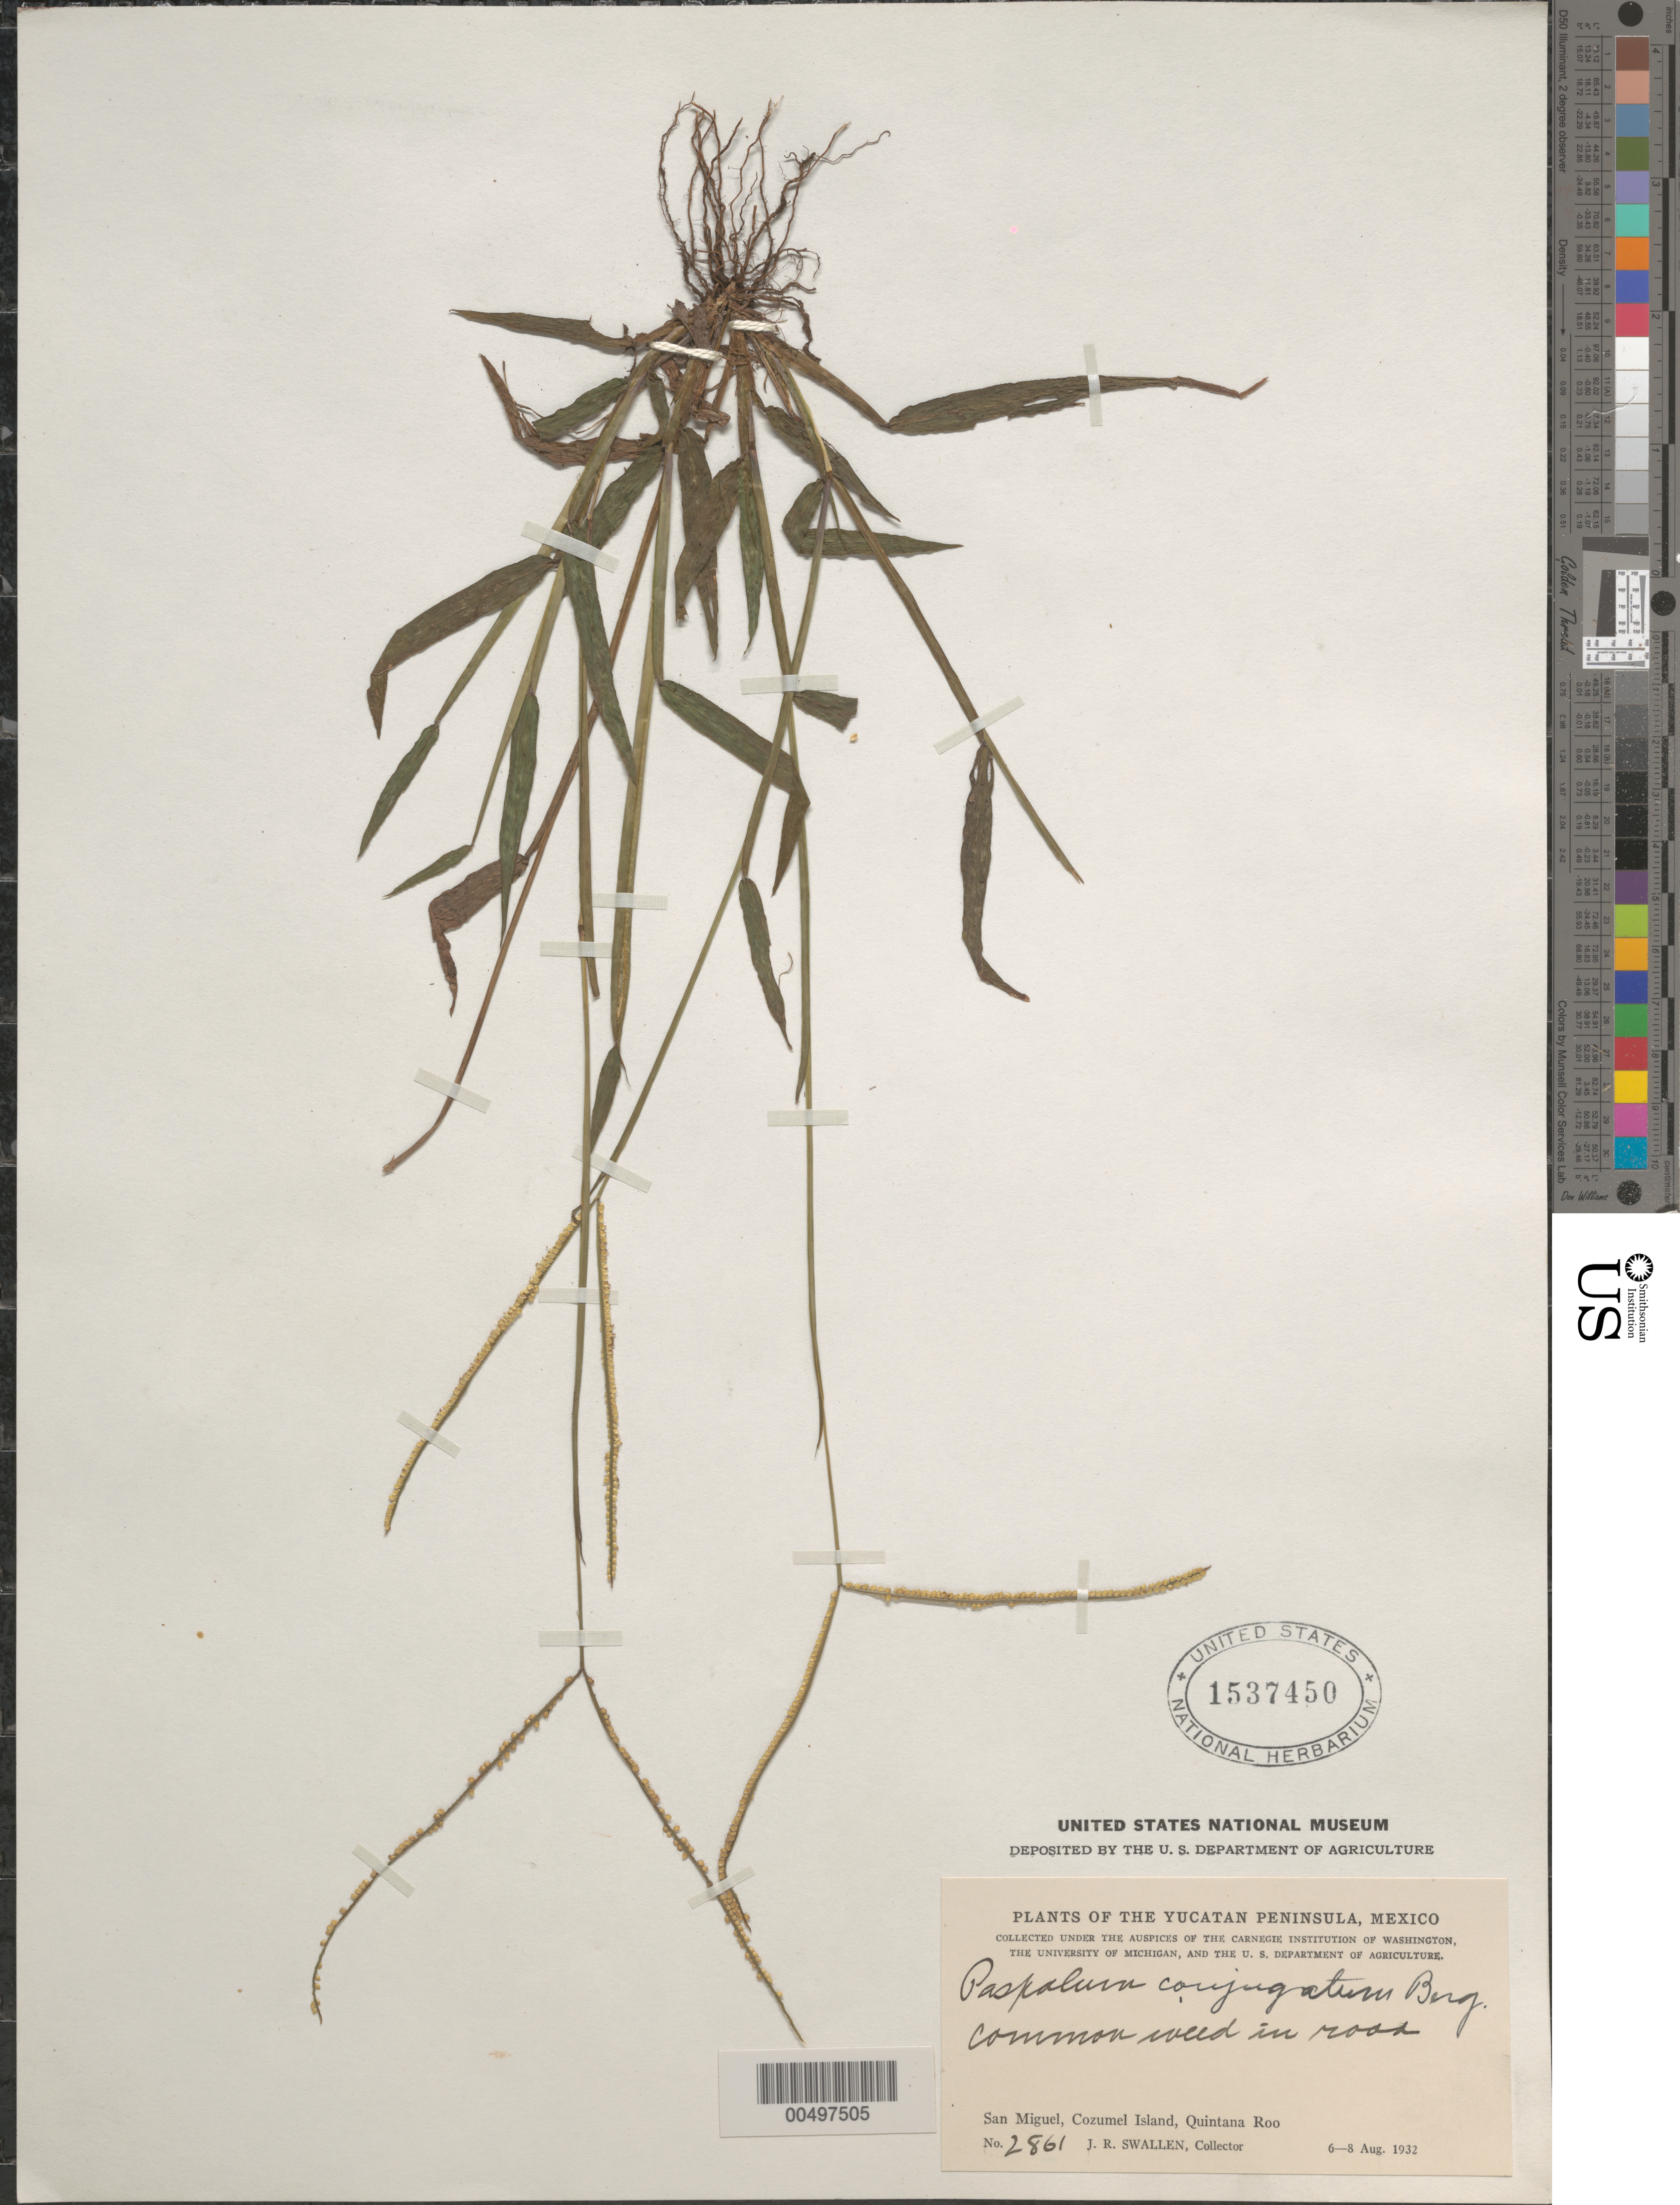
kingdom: Plantae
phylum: Tracheophyta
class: Liliopsida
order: Poales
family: Poaceae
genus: Paspalum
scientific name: Paspalum conjugatum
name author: P.J. Bergius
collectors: J. R. Swallen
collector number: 2861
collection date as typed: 6 Aug 1932 to 8 Aug 1932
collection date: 1932-08-06/1932-08-08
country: Mexico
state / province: Quintana Roo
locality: Yucatan Peninsula, San Miguel, Cozumel Island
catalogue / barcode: US 1537450